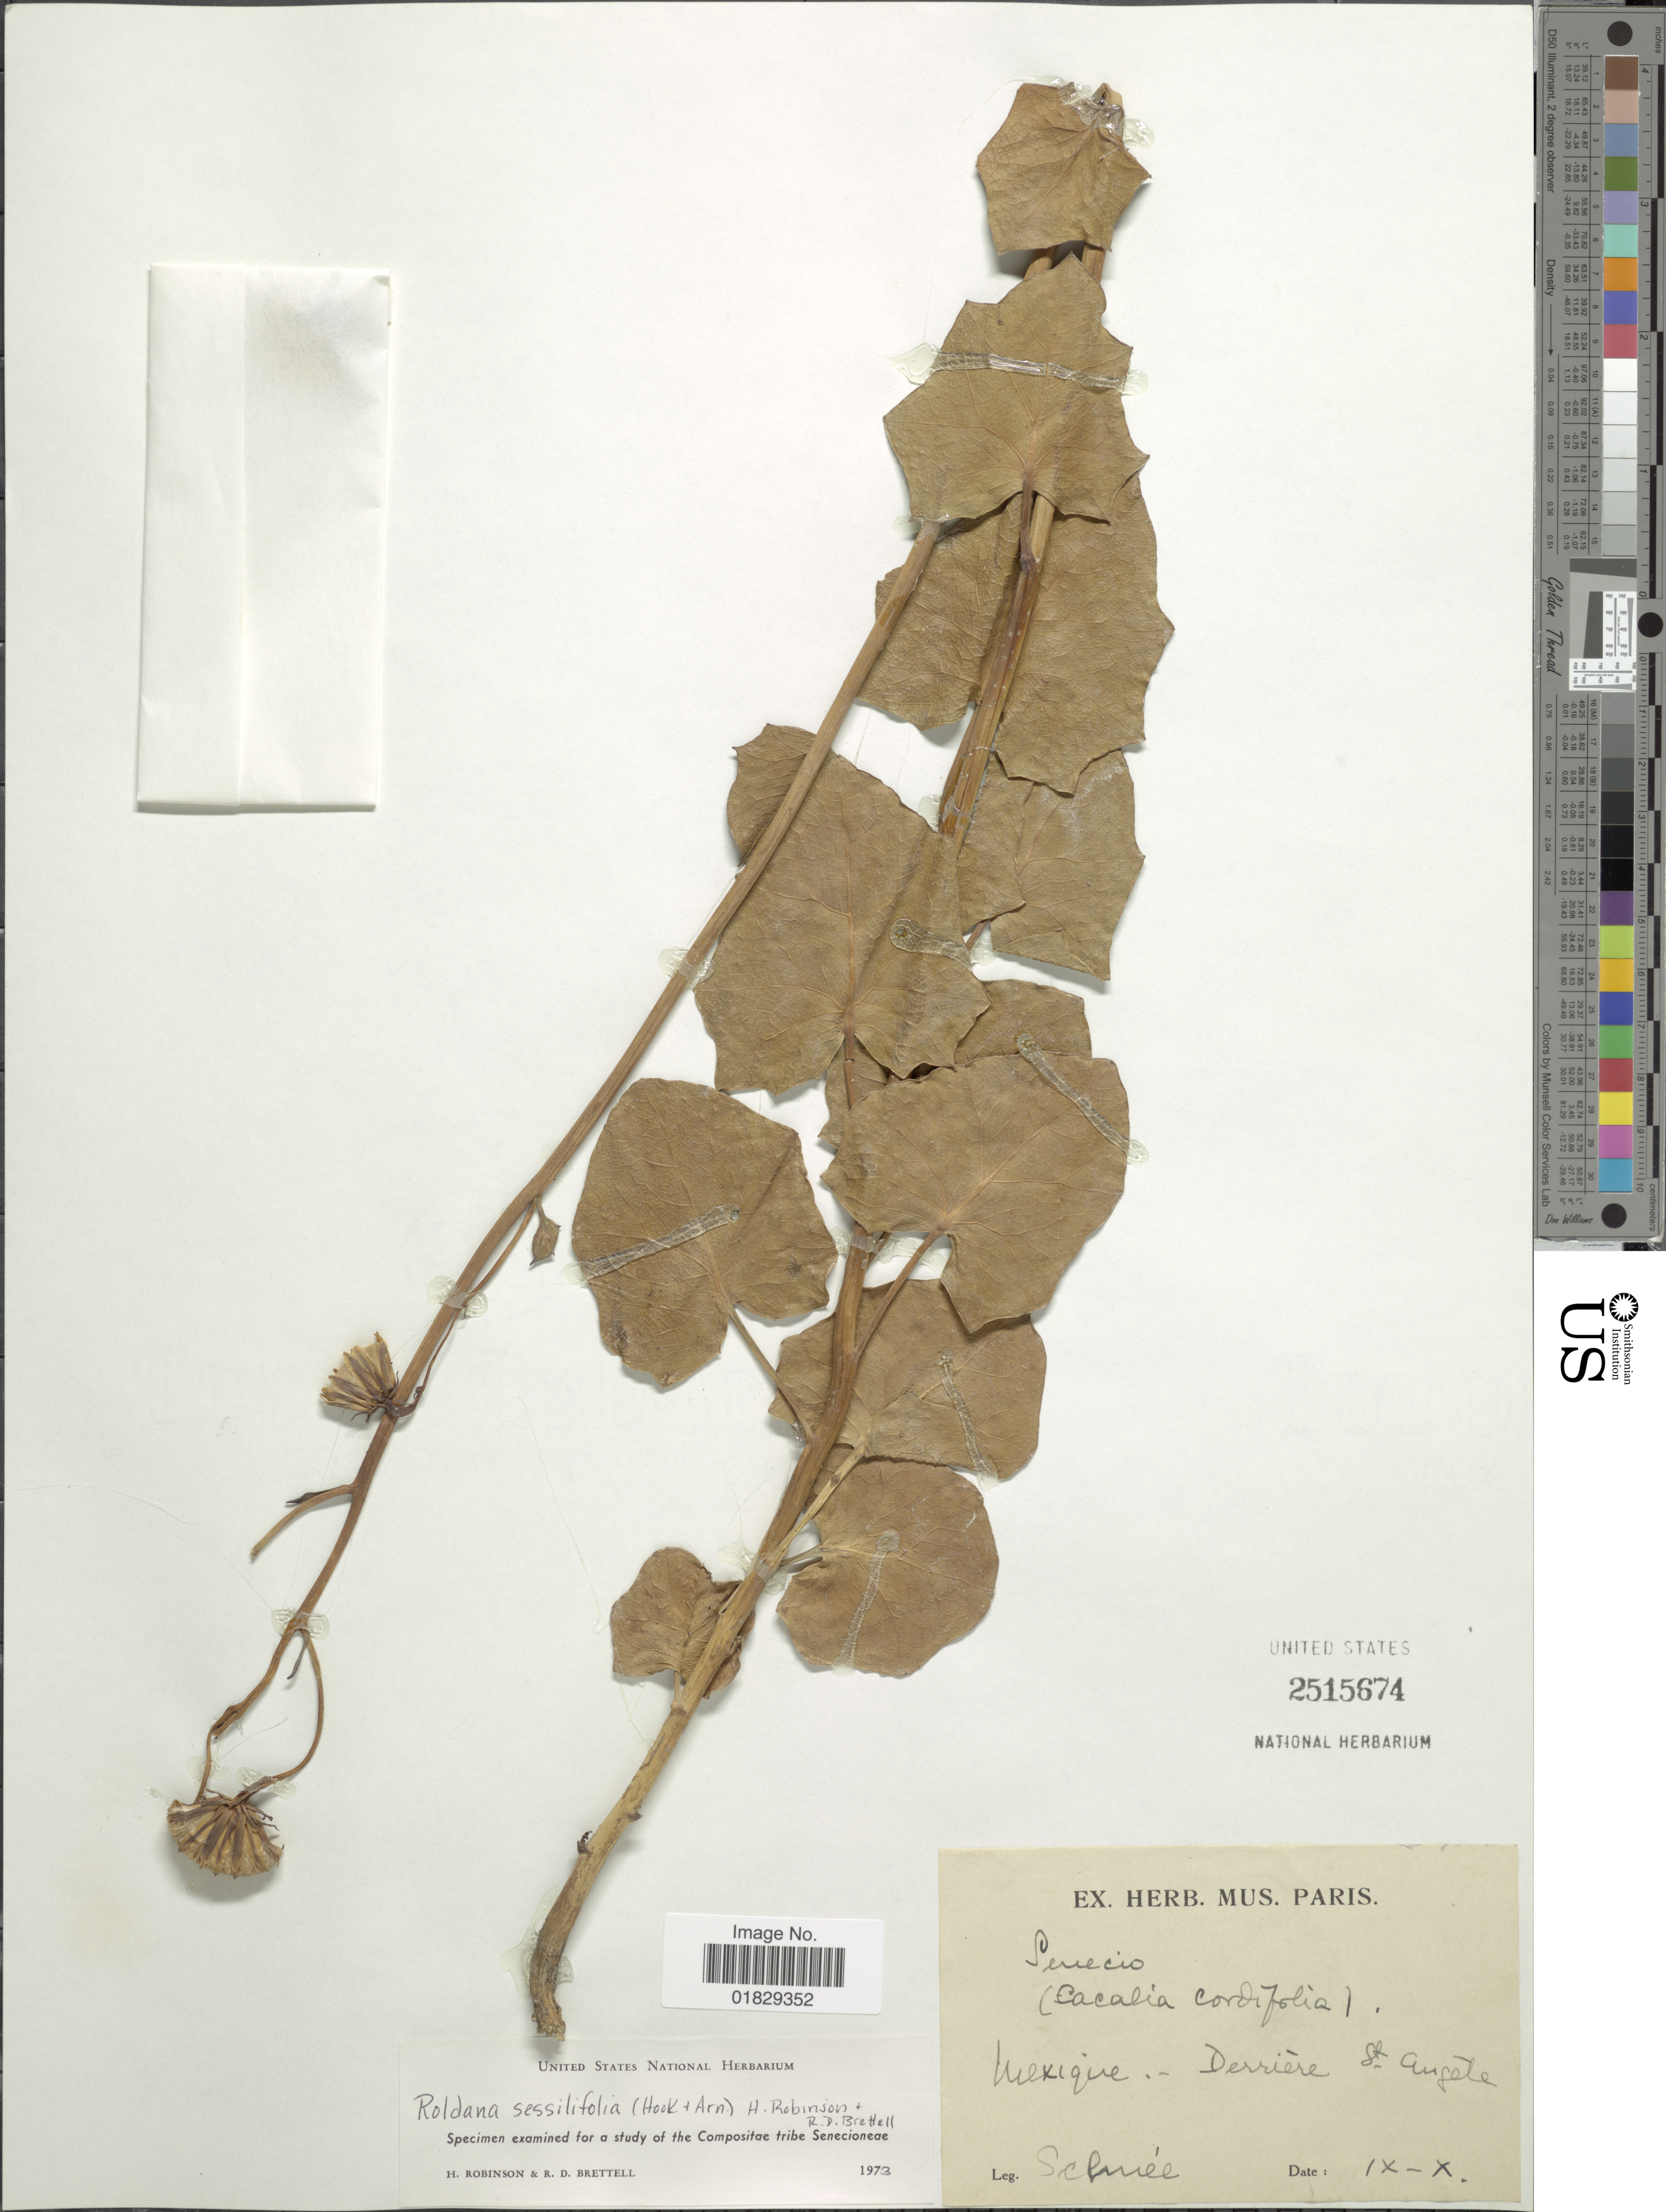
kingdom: Plantae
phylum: Tracheophyta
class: Magnoliopsida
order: Asterales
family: Asteraceae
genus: Roldana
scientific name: Roldana sessilifolia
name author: (Hook.) H. Rob. & Brettell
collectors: -- Schnée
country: Mexico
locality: Mexique - Derrière St. Augete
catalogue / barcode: US 2515674